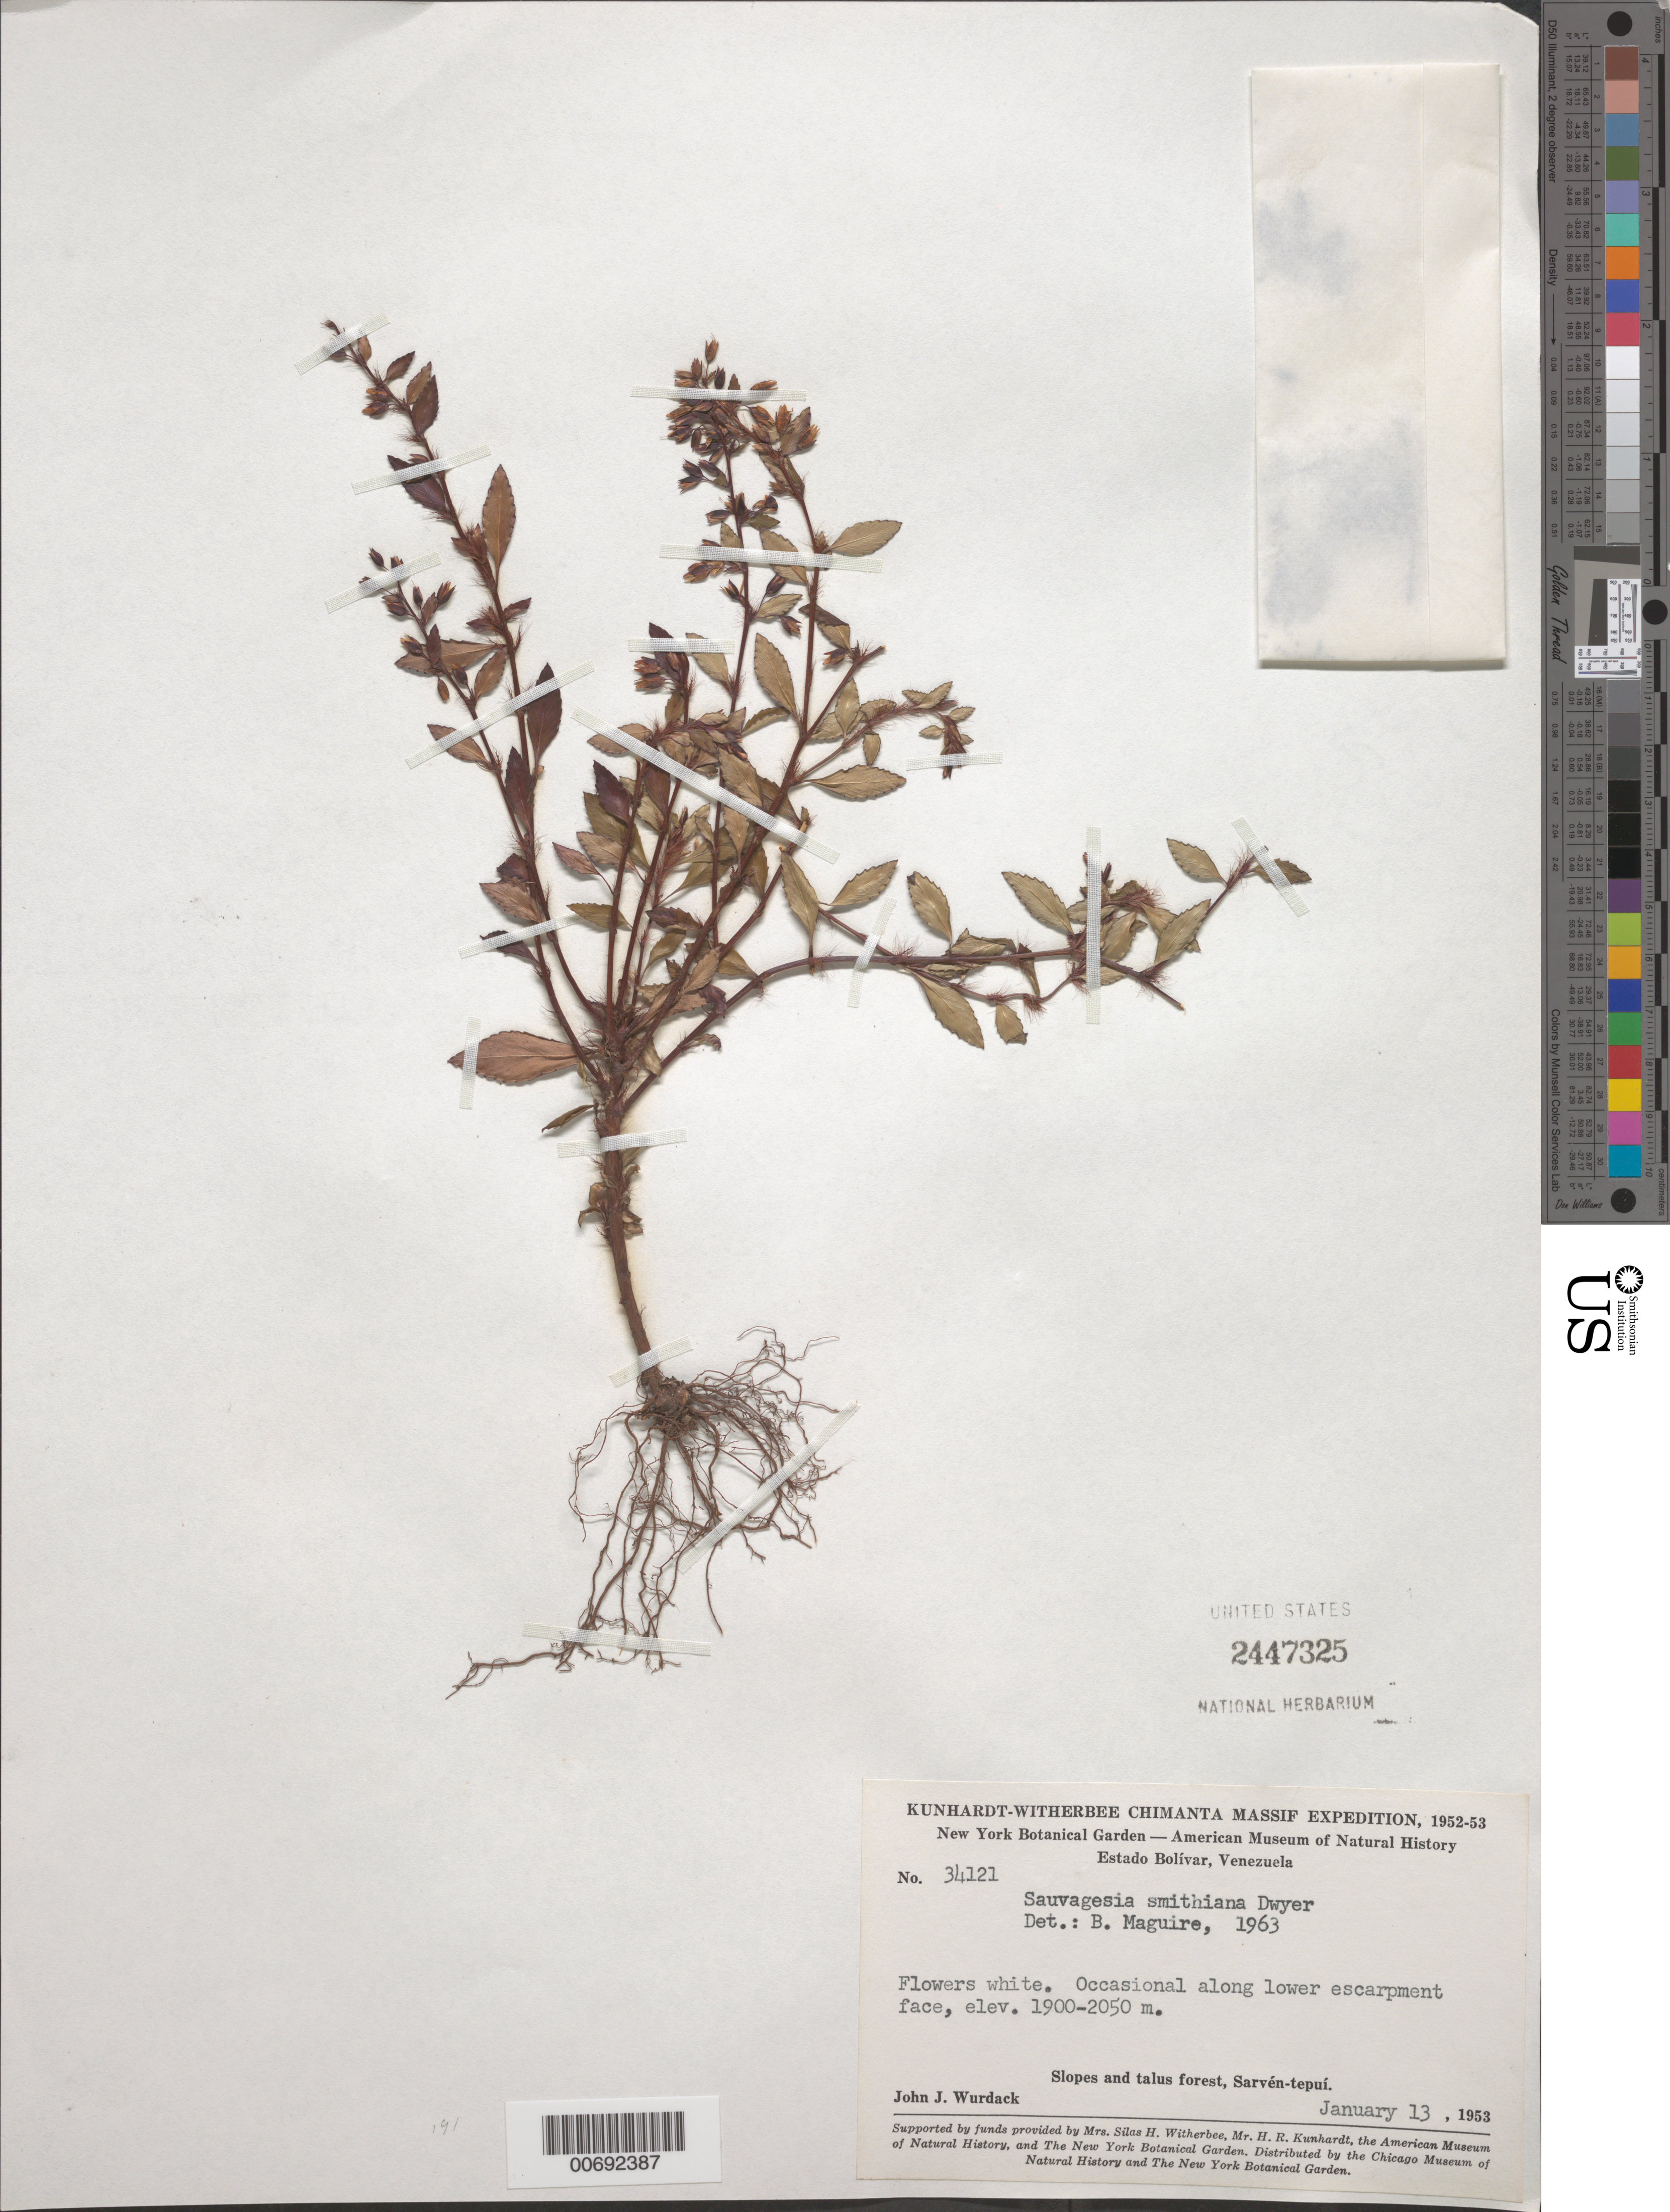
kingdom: Plantae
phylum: Tracheophyta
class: Magnoliopsida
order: Malpighiales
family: Ochnaceae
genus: Sauvagesia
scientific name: Sauvagesia smithiana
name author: Dwyer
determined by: Maguire, Bassett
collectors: J. J. Wurdack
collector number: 34121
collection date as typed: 13-Jan-53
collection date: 1953-01-13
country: Venezuela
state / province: Bolívar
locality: Sarvén-tepuí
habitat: Along lower escarpment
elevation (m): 1900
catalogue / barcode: US 2447325